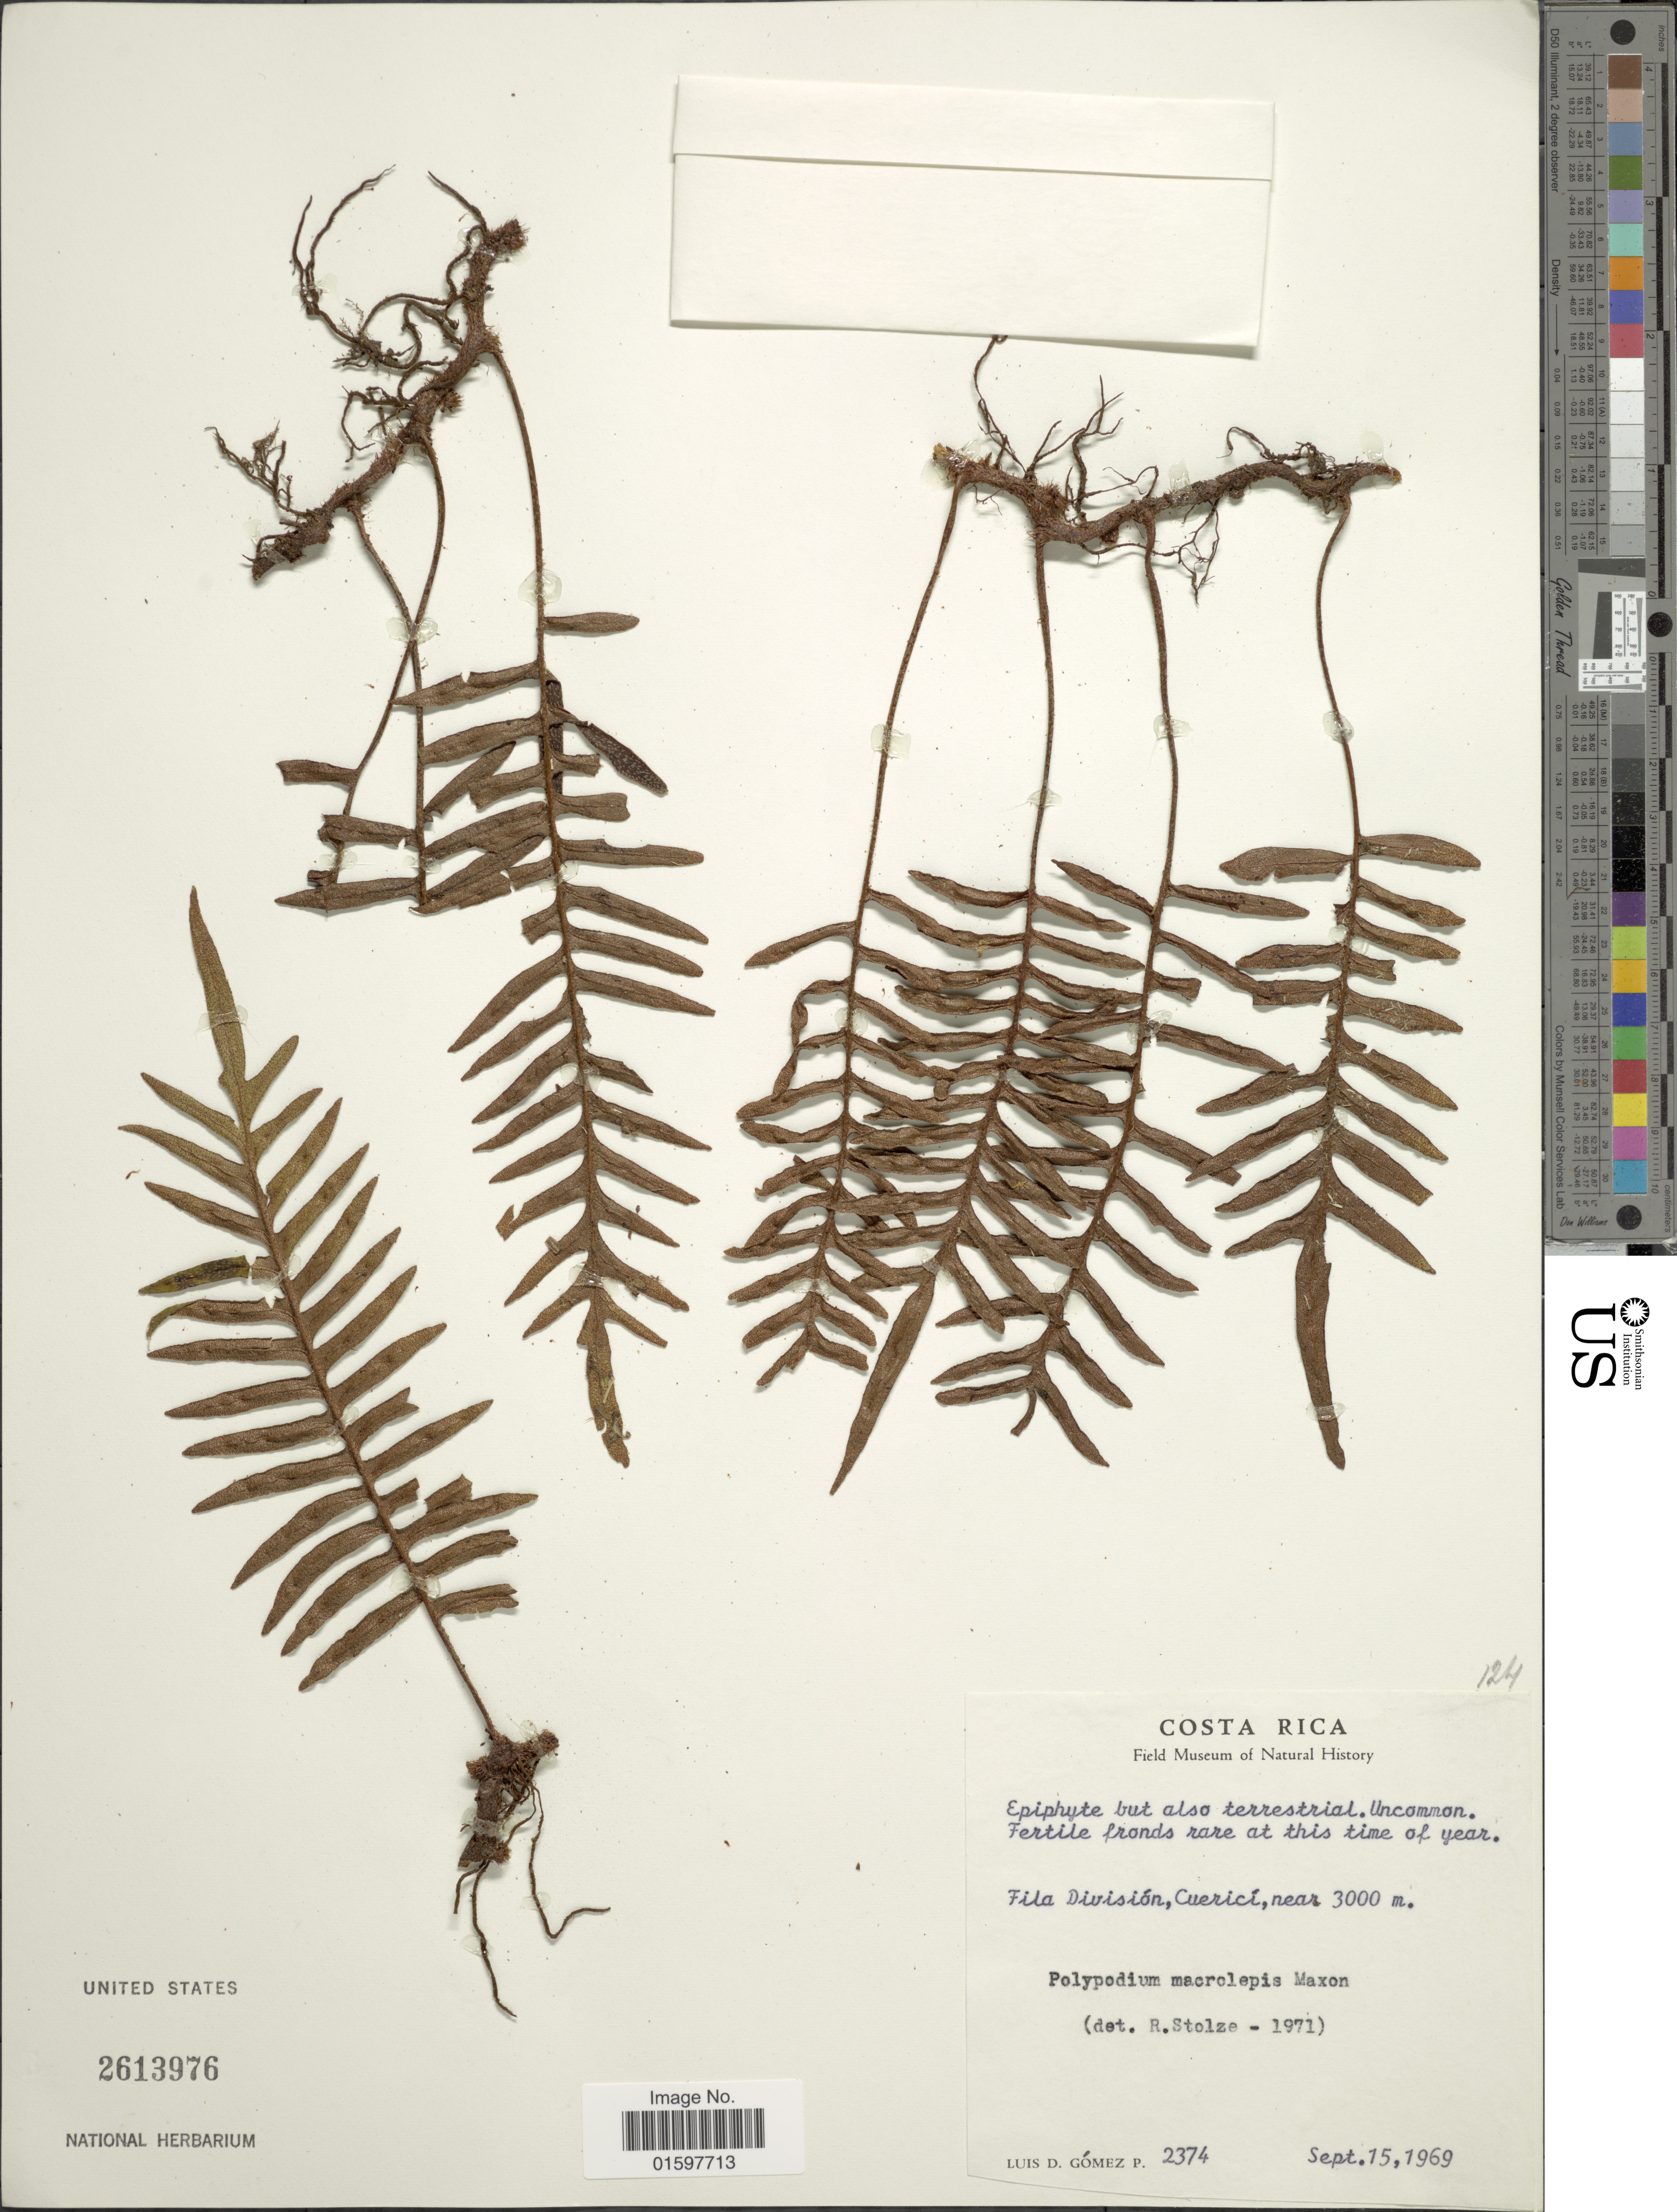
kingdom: Plantae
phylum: Tracheophyta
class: Polypodiopsida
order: Polypodiales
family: Polypodiaceae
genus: Pleopeltis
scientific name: Pleopeltis macrolepis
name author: (Maxon) A.R. Sm. & Tejero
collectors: L. D. Gómez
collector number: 2374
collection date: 1969-09-01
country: Costa Rica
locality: Fila División, Cuerici.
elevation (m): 3000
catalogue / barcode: US 2613976